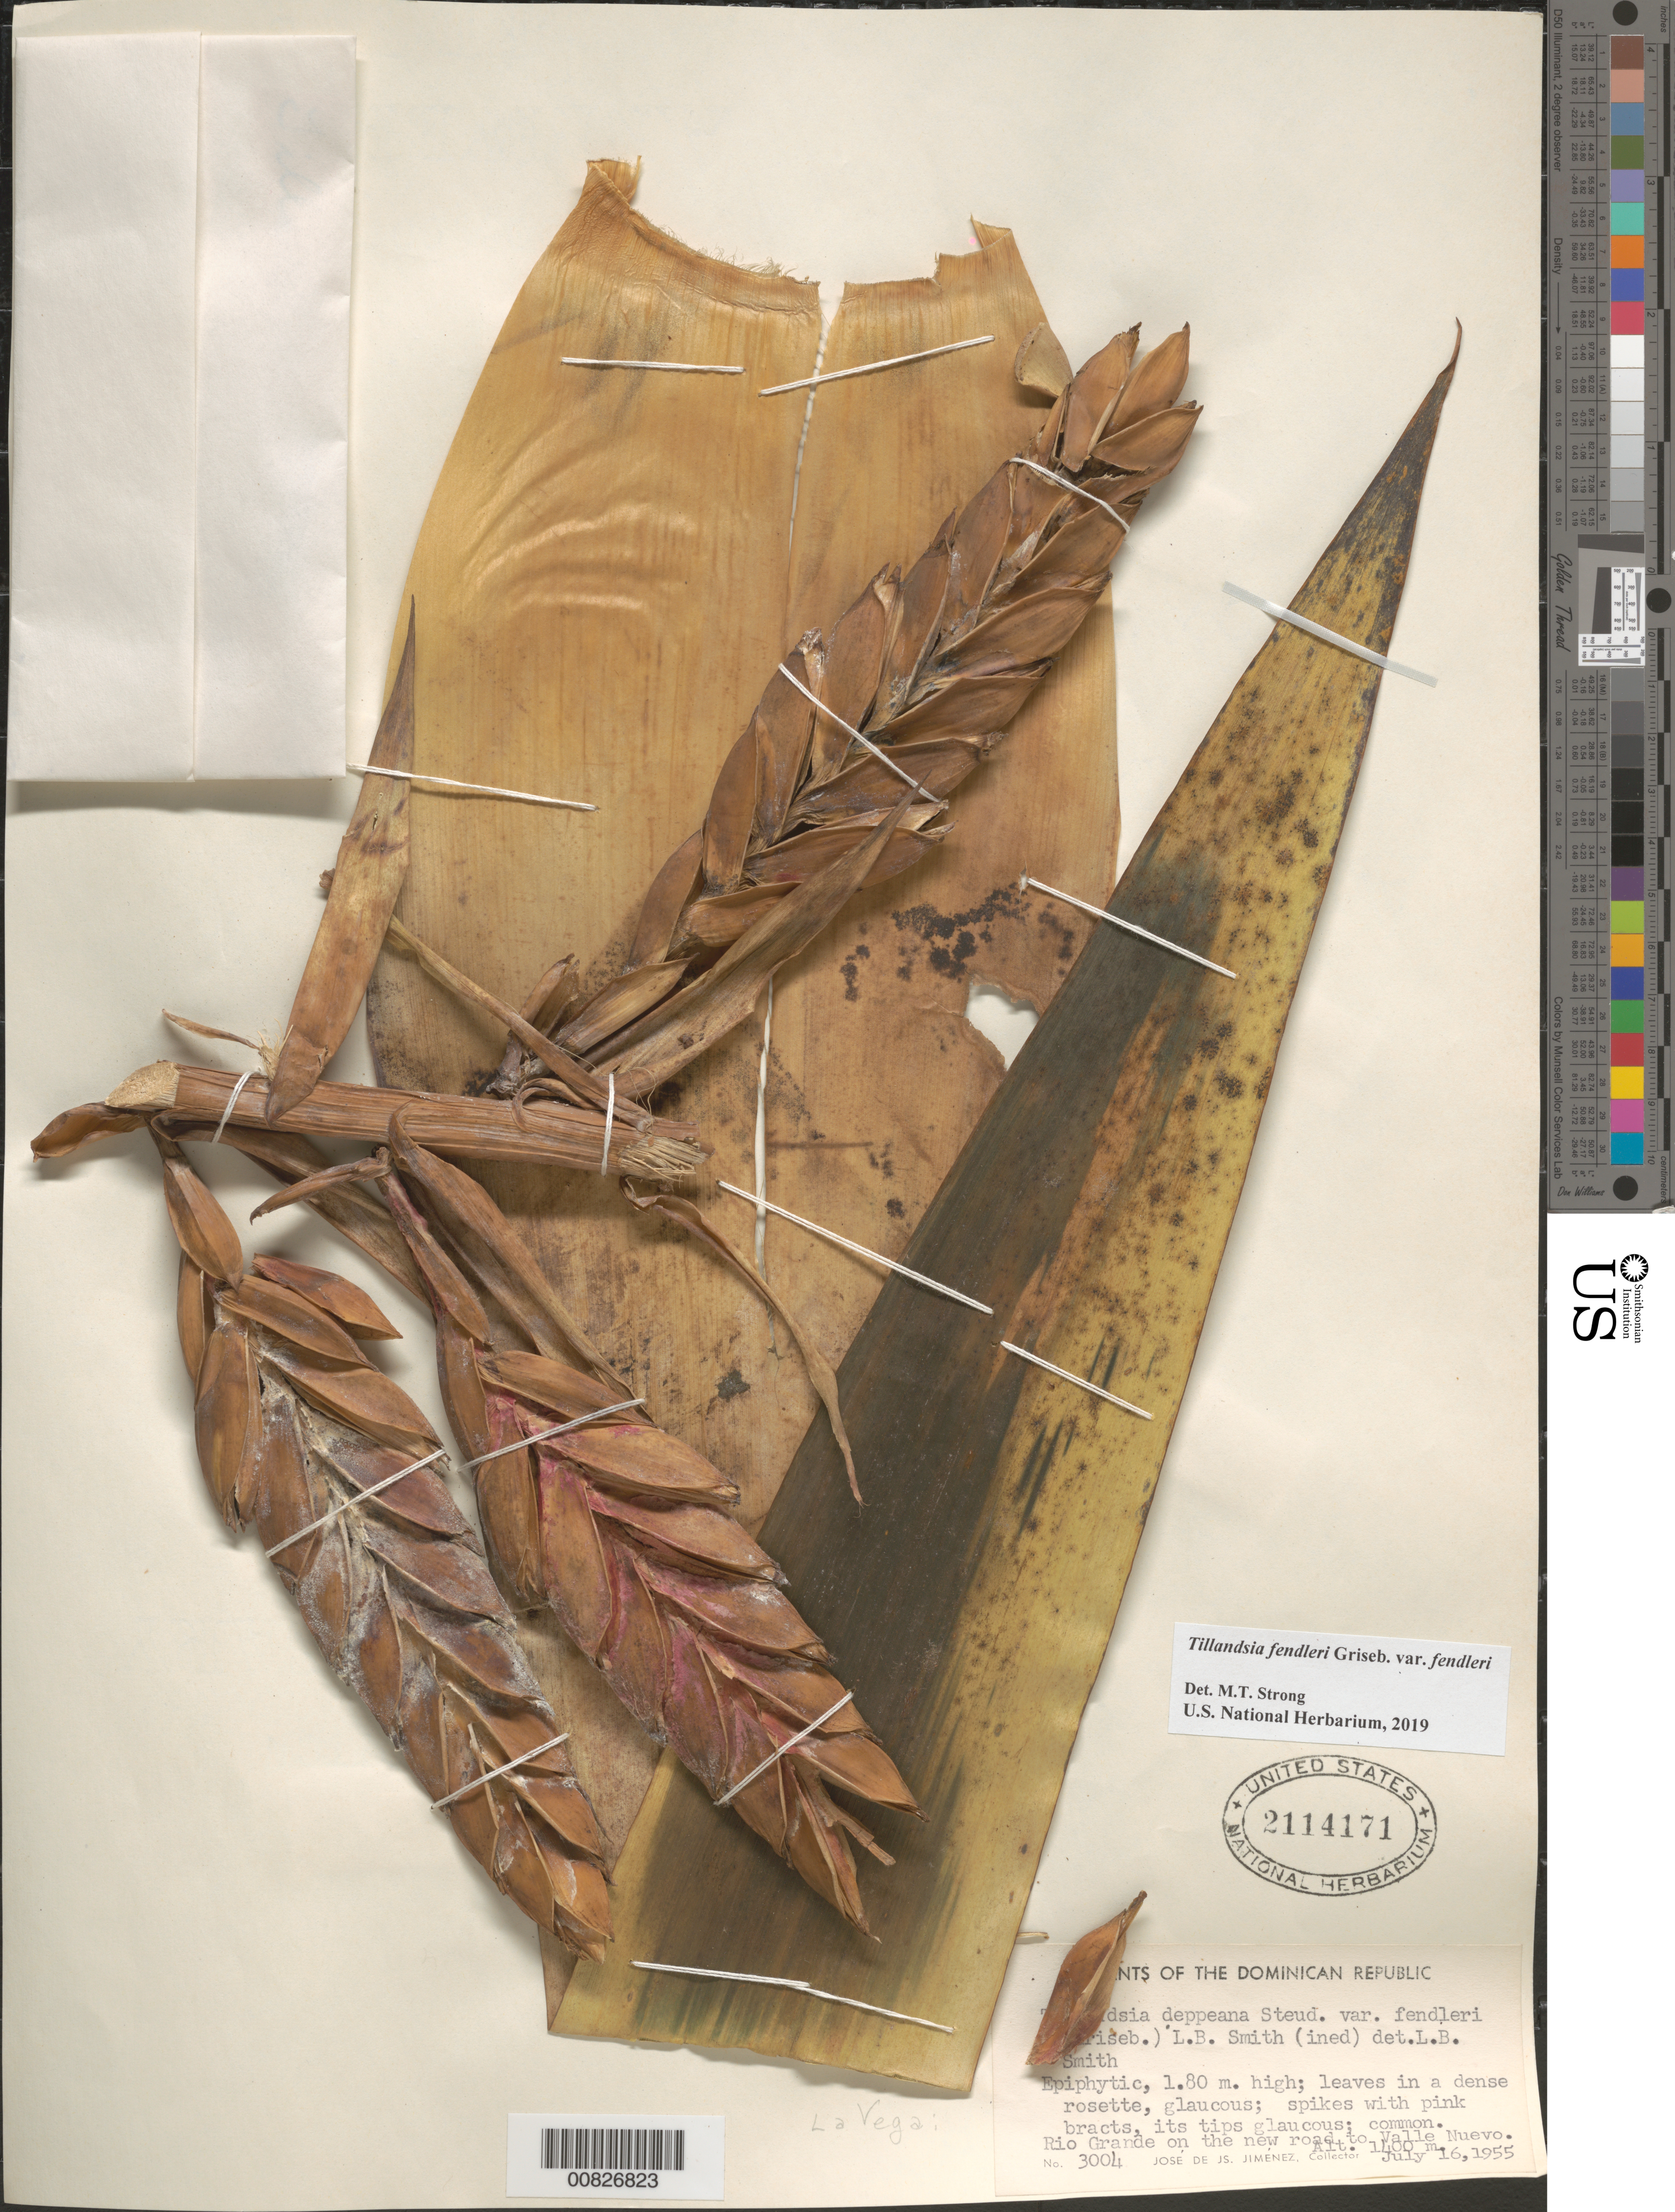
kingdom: Plantae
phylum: Tracheophyta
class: Liliopsida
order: Poales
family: Bromeliaceae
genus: Tillandsia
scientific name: Tillandsia fendleri var. fendleri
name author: Griseb.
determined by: Strong, Mark T., (BOT), Smithsonian Institution - National Museum of Natural History (UNITED STATES)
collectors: J. J. Jiménez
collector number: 3004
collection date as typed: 16 Jul 1955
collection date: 1955-07-16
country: Dominican Republic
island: Hispaniola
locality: Río Grande on the road to Valle Nuevo.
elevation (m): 1400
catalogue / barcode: US 2114171